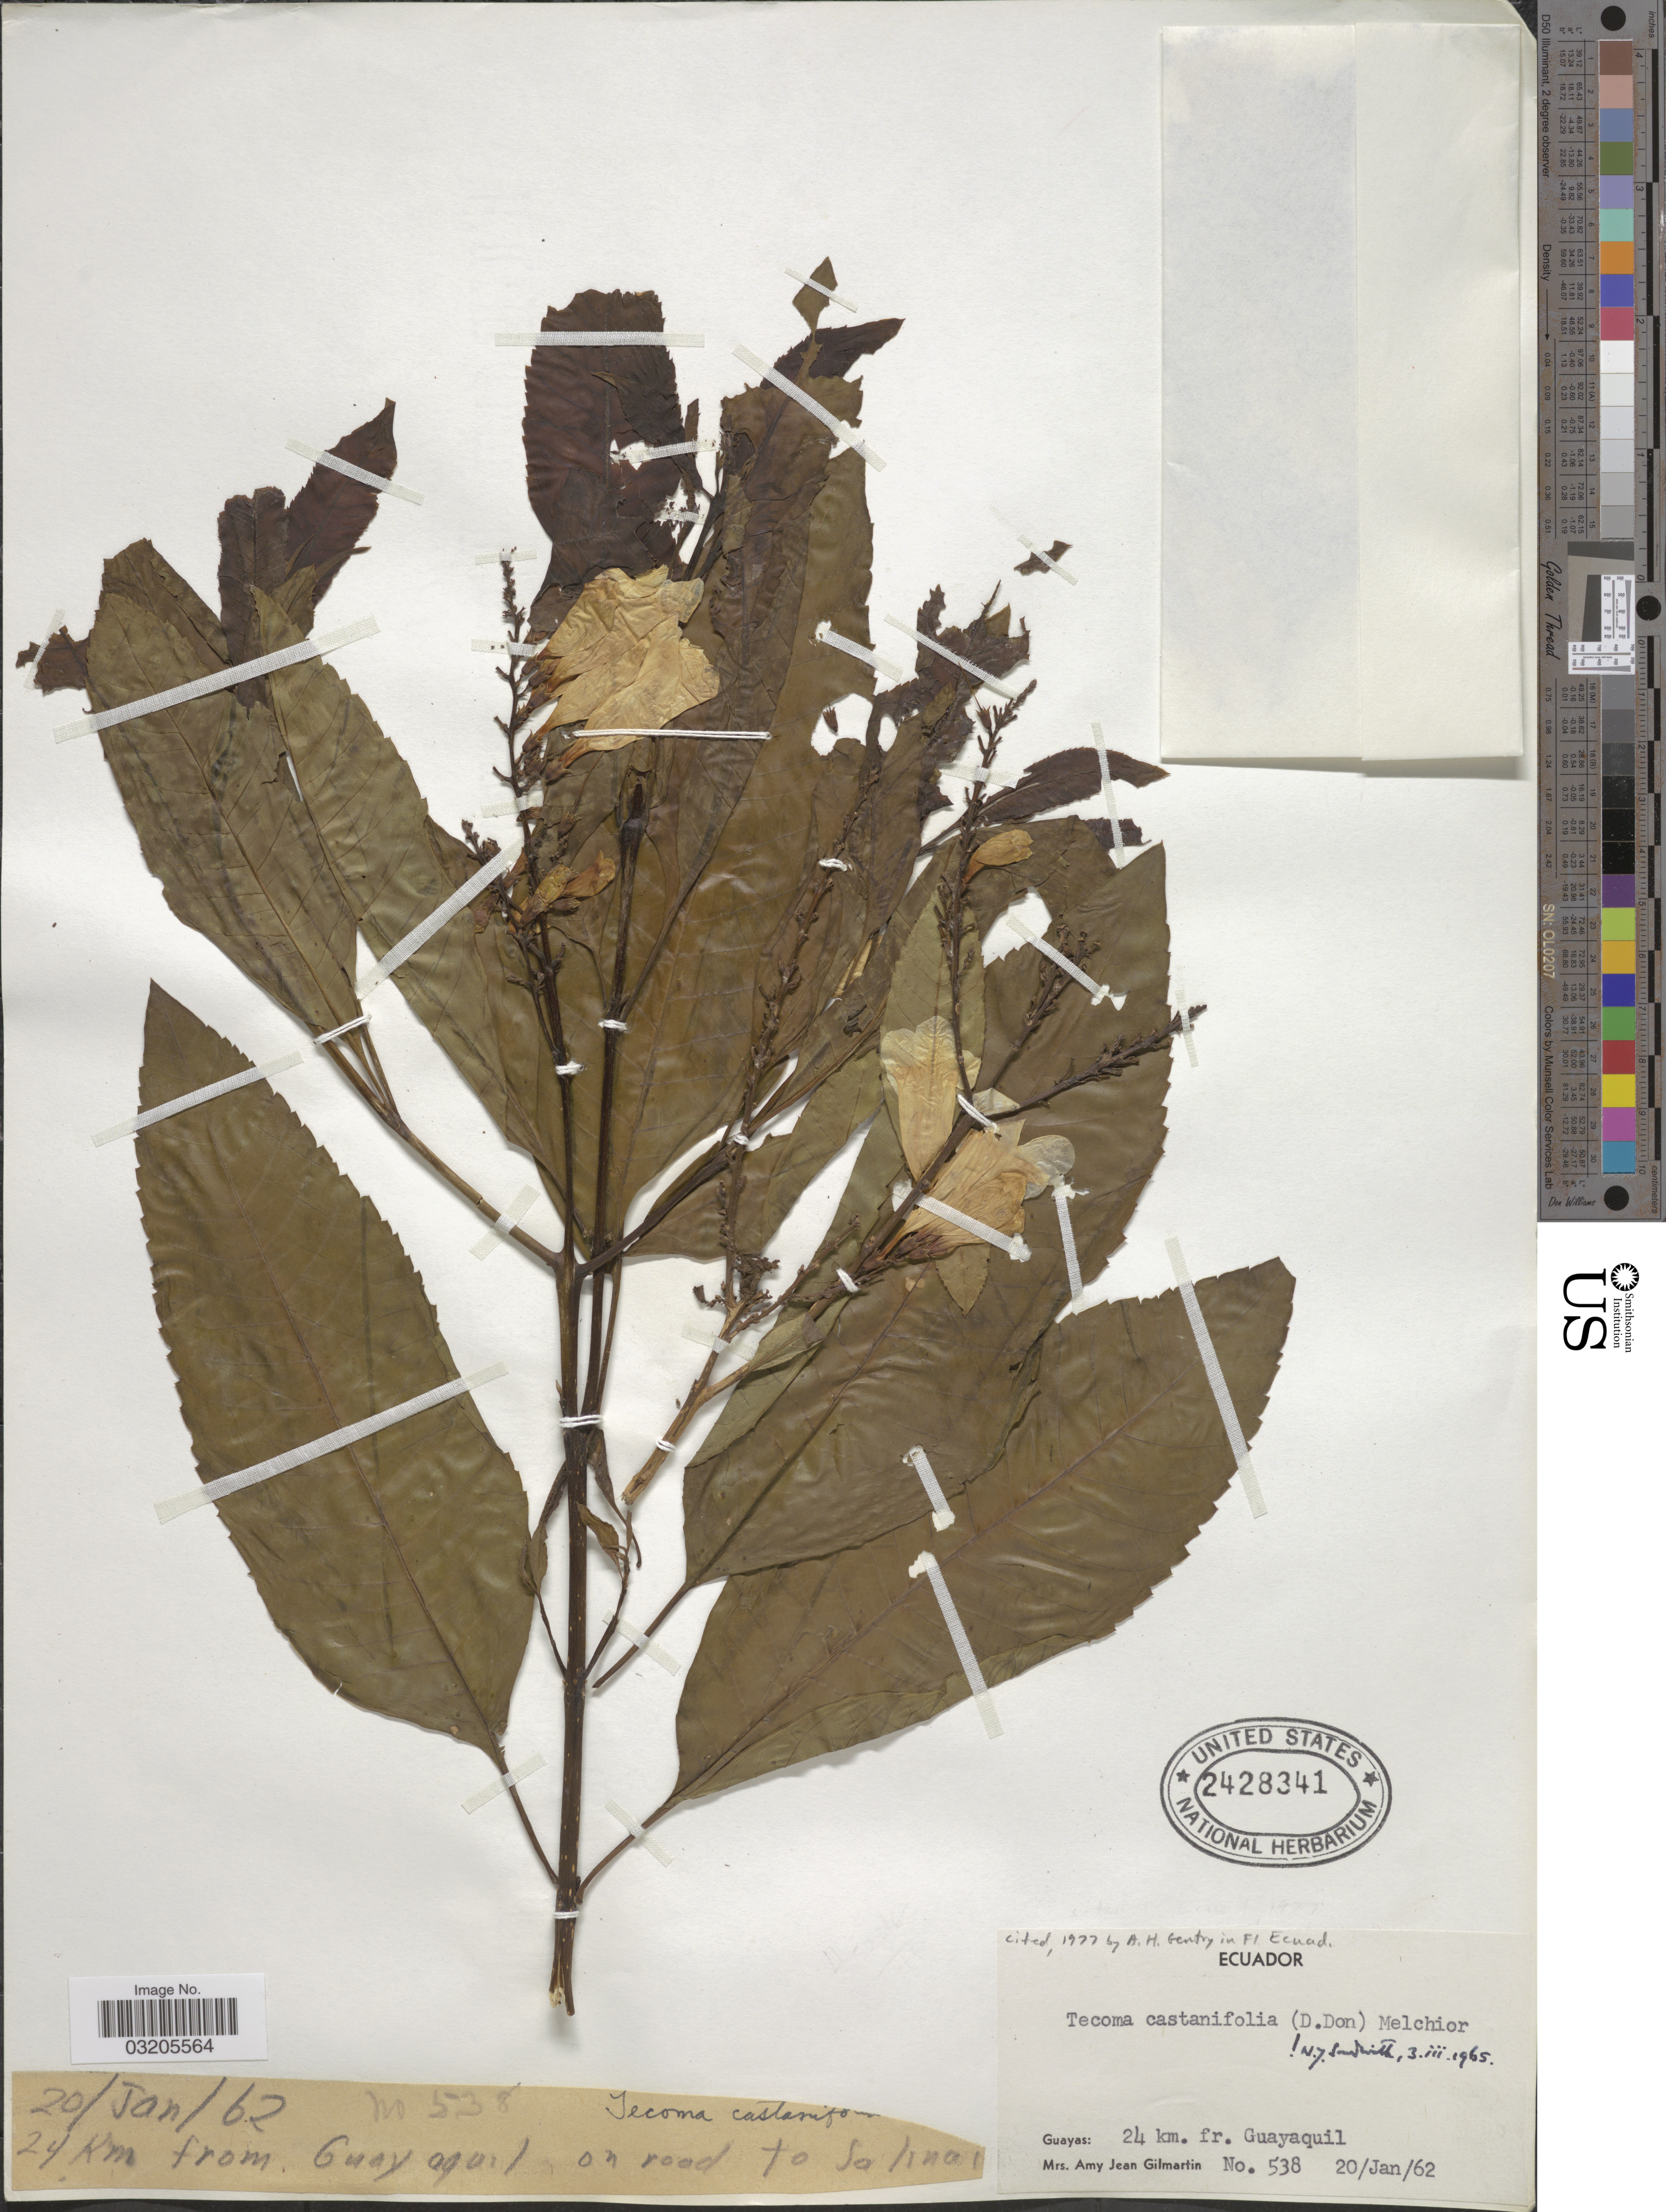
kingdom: Plantae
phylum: Tracheophyta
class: Magnoliopsida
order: Lamiales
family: Bignoniaceae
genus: Tecoma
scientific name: Tecoma castanifolia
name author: (D. Don) Melch.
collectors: A. J. Gilmartin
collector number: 538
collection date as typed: Transcribed d/m/y: 20/1/62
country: Ecuador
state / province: Guayas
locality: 24 km. from Guayaquil. On road to Salinas.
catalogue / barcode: US 2428341